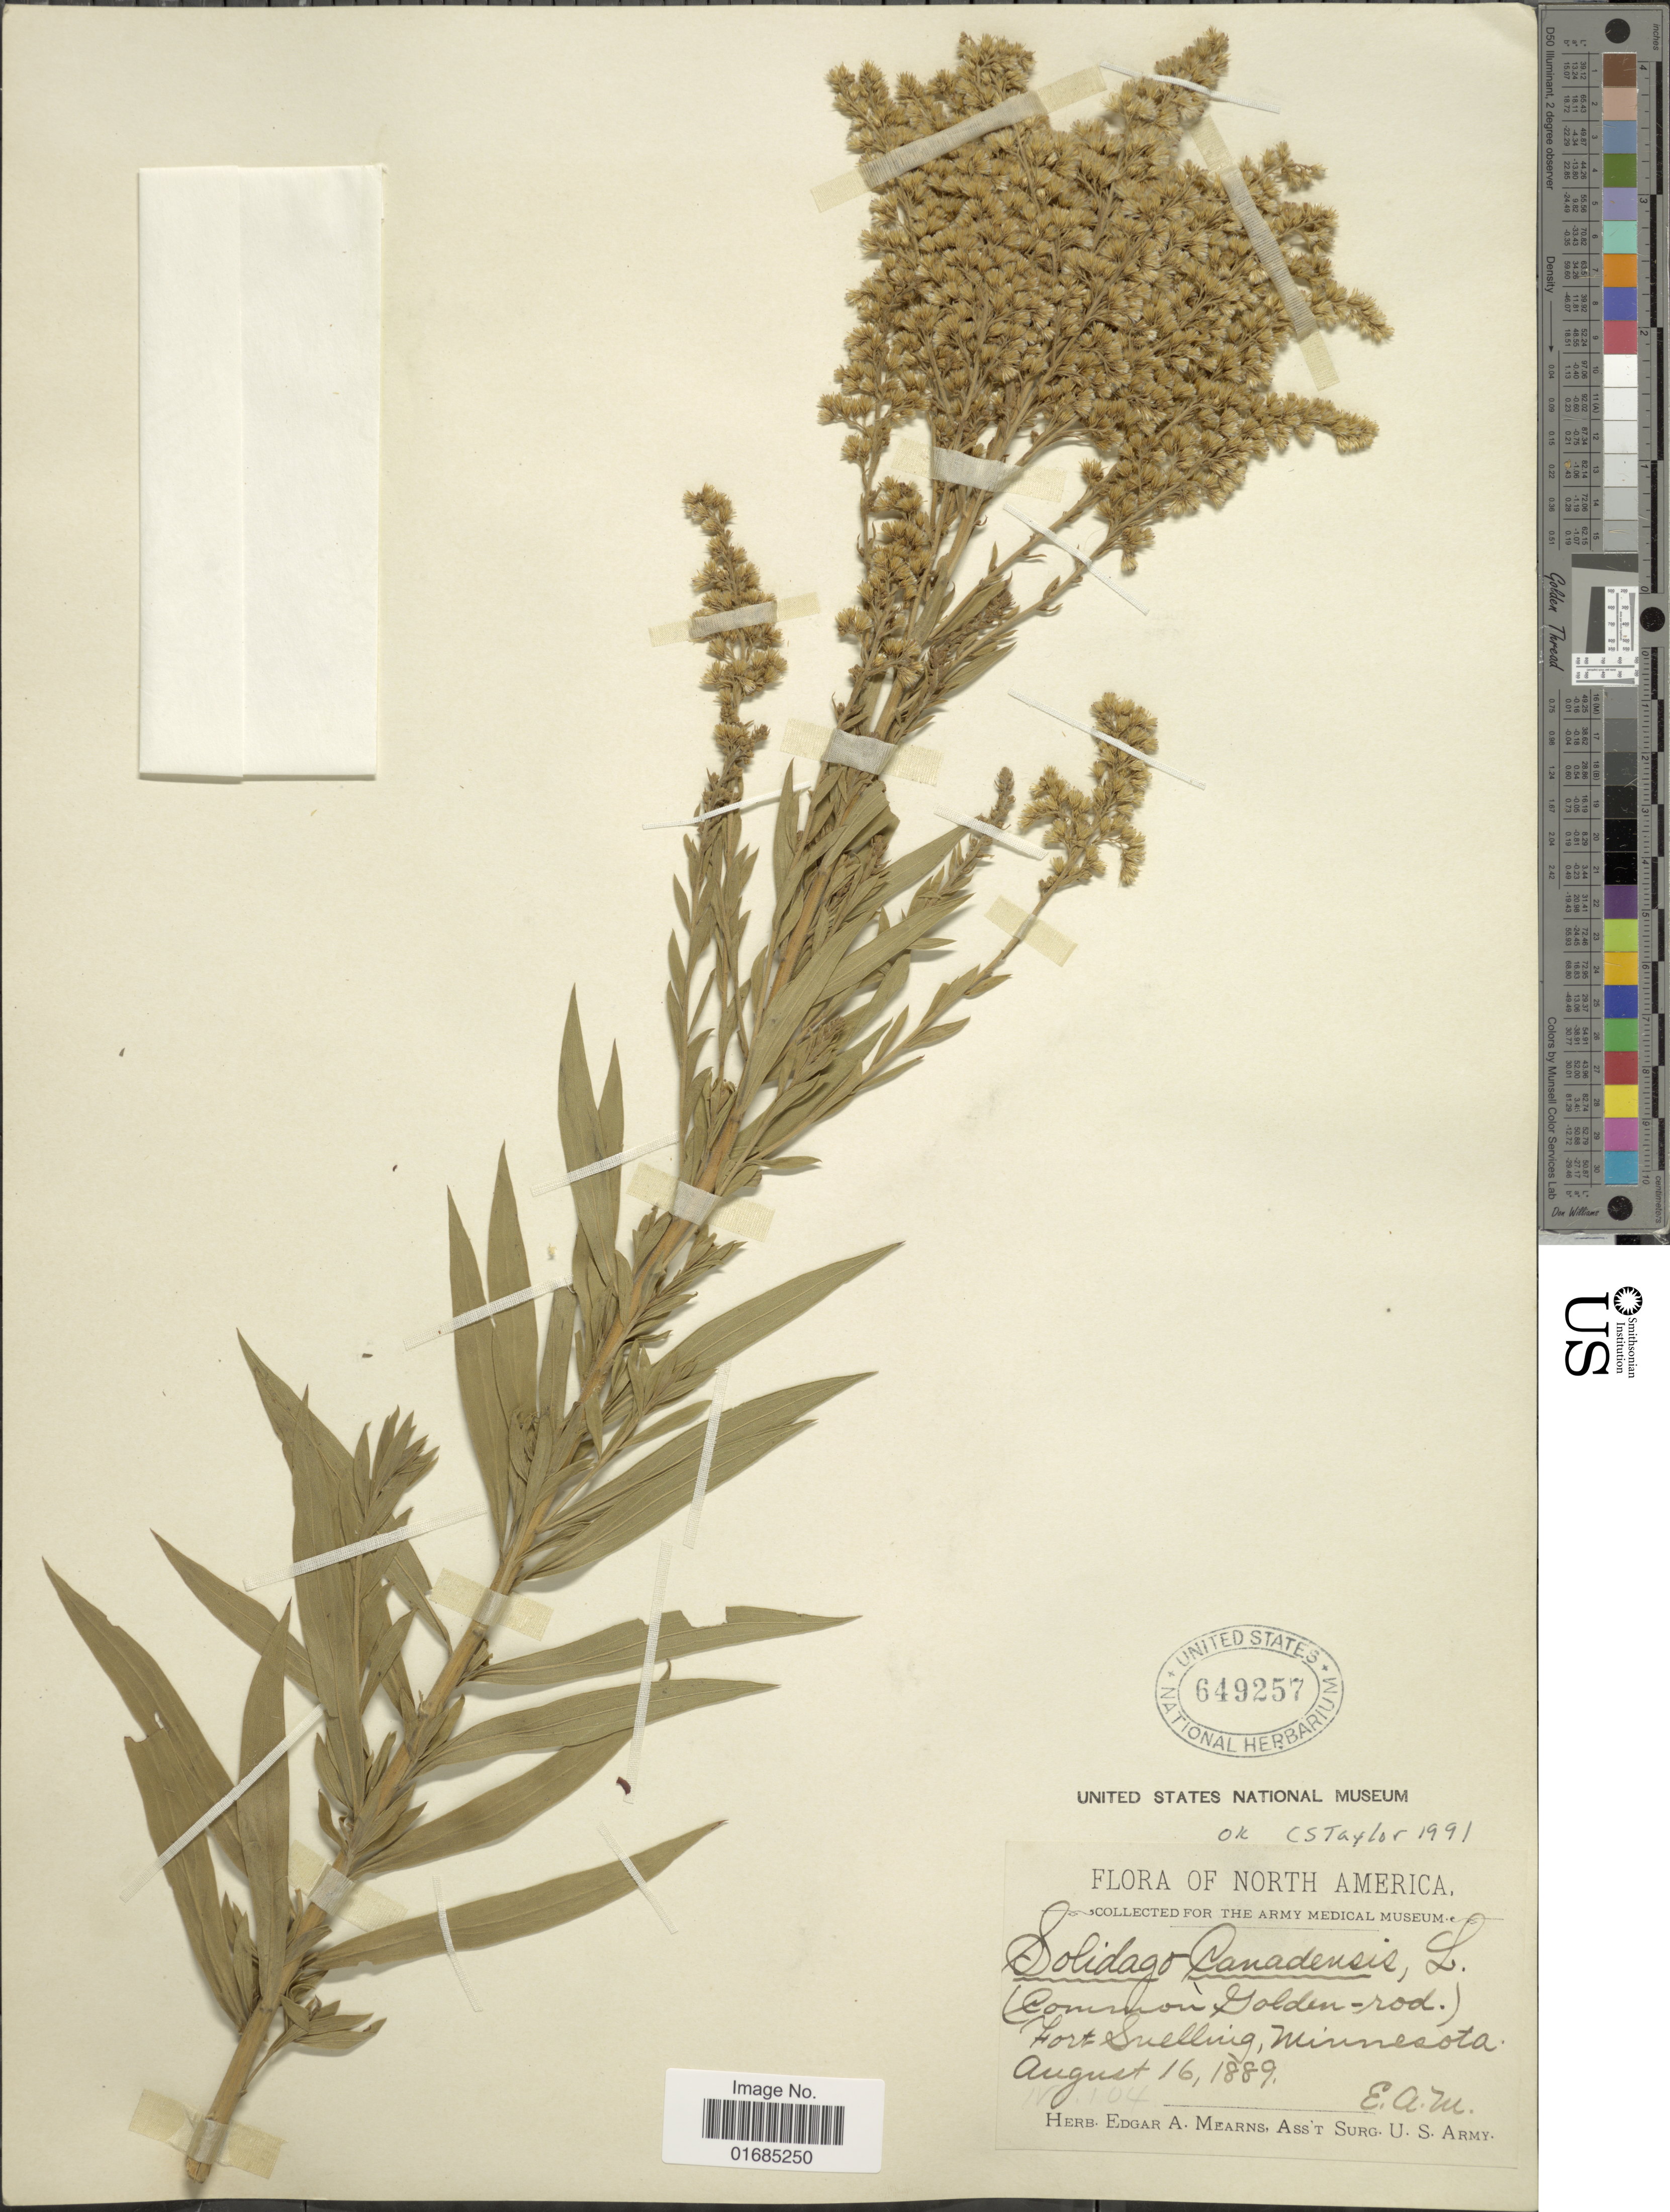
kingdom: Plantae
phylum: Tracheophyta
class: Magnoliopsida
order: Asterales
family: Asteraceae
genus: Solidago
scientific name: Solidago canadensis var. canadensis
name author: L.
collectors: E. A. Mearns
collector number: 104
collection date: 1889-08-16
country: United States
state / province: Minnesota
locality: (Common Golden-rod.), Fort Snelling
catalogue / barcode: US 649257